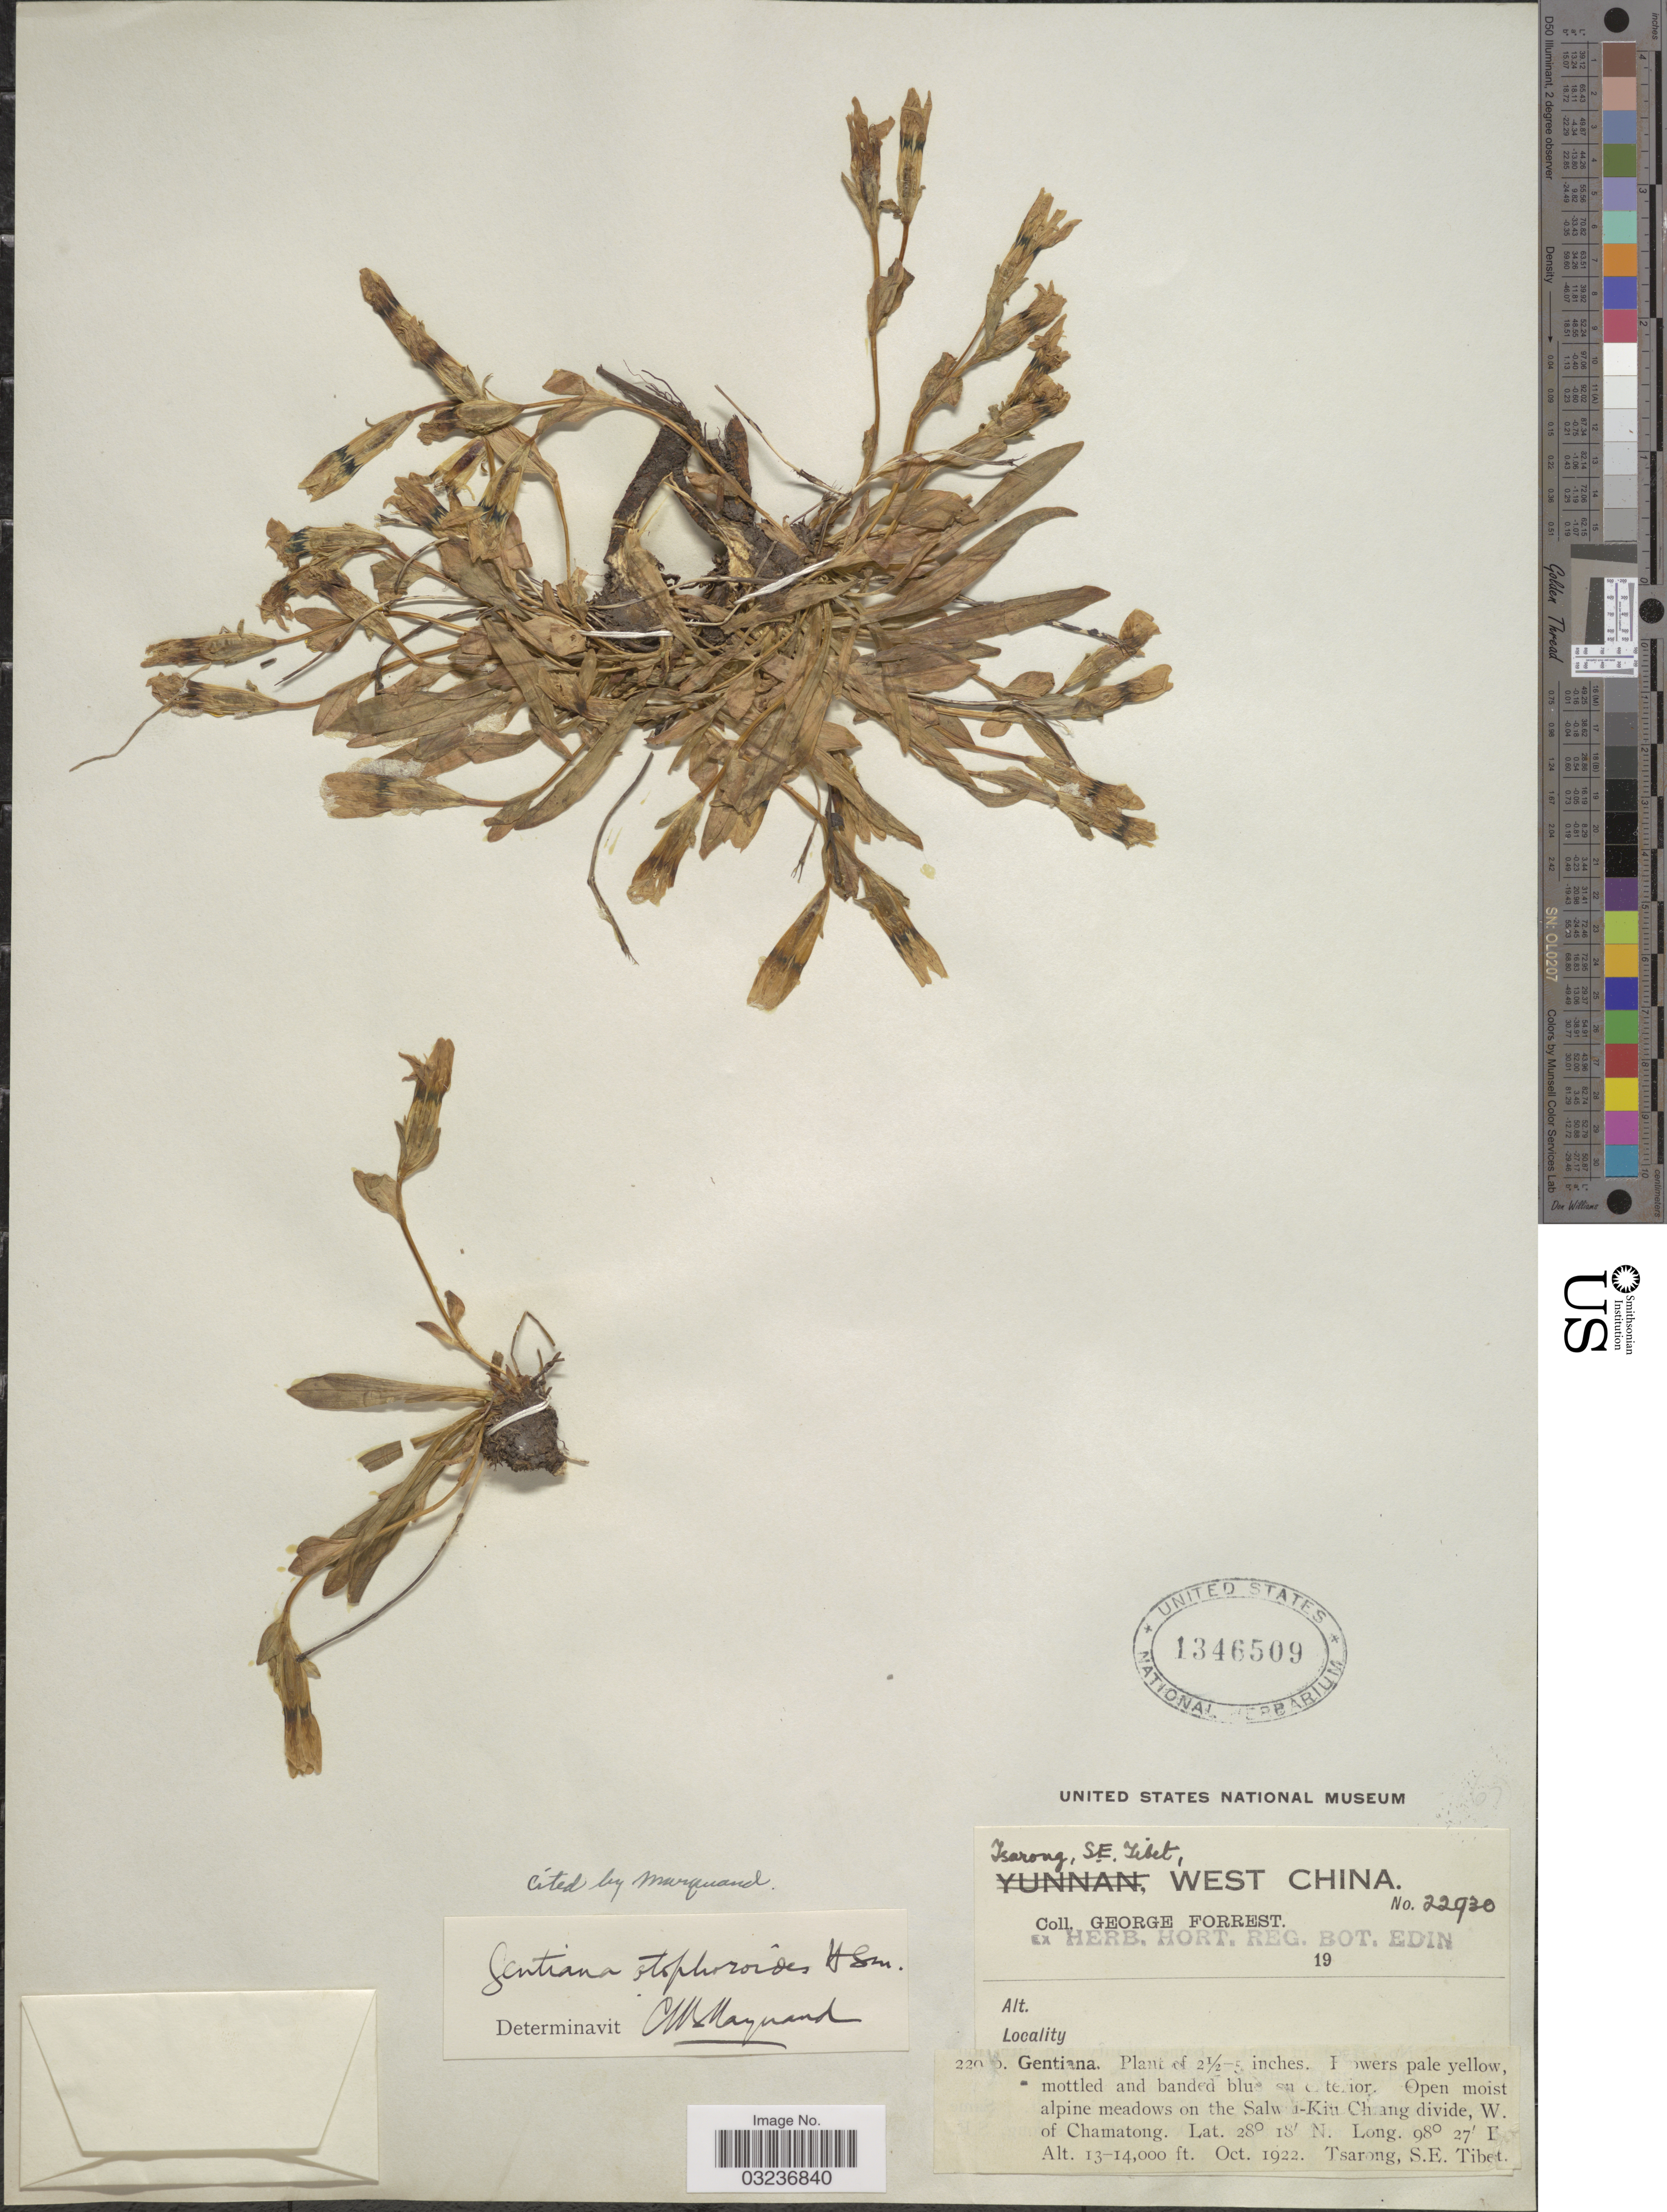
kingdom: Plantae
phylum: Tracheophyta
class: Magnoliopsida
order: Gentianales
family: Gentianaceae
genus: Gentiana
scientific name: Gentiana otophoroides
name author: Harry Sm.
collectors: G. Forrest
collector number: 22930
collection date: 1922-10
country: China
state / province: Xizang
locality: Tsarong, S.E. Tibet and West China, Open moist alpine meadows on the Salwin-Kiu Chang divide, W. of Chamatong.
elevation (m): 3962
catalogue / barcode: US 1346509